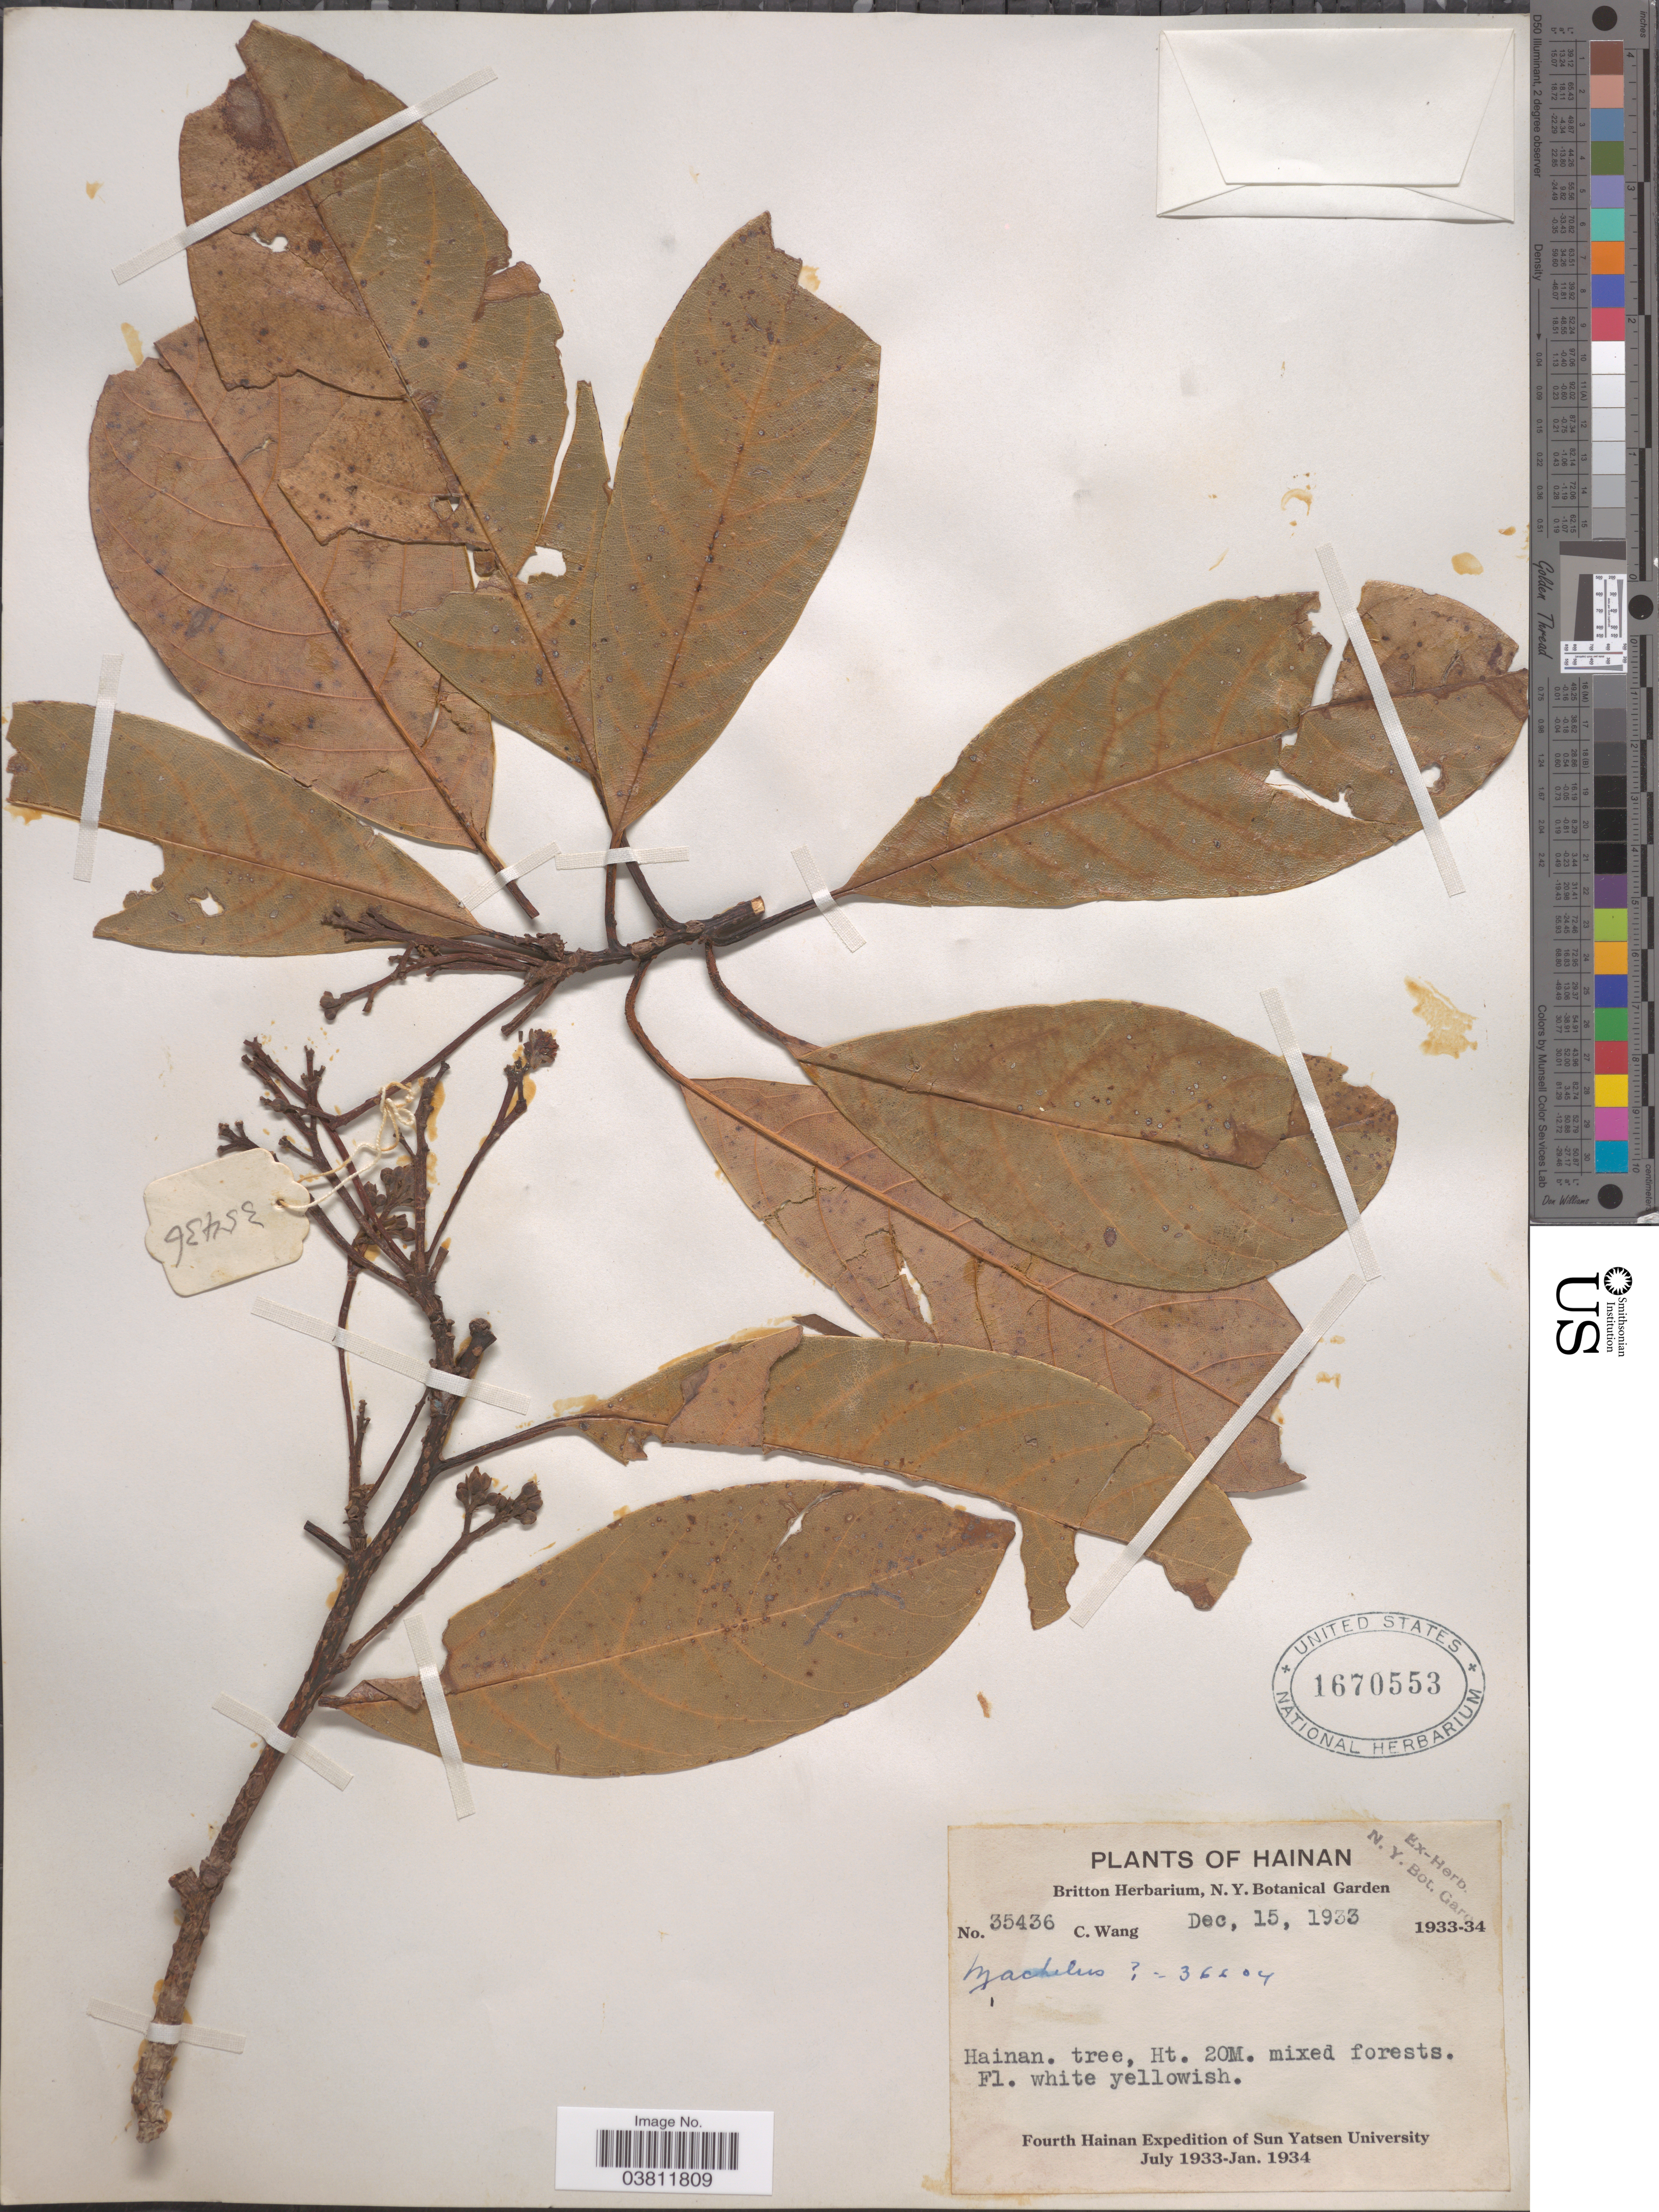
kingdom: Plantae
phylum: Tracheophyta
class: Magnoliopsida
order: Laurales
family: Lauraceae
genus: Machilus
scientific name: Machilus sp.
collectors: C. Wang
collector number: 35436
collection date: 1933-12-15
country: China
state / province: Hainan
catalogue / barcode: US 1670553